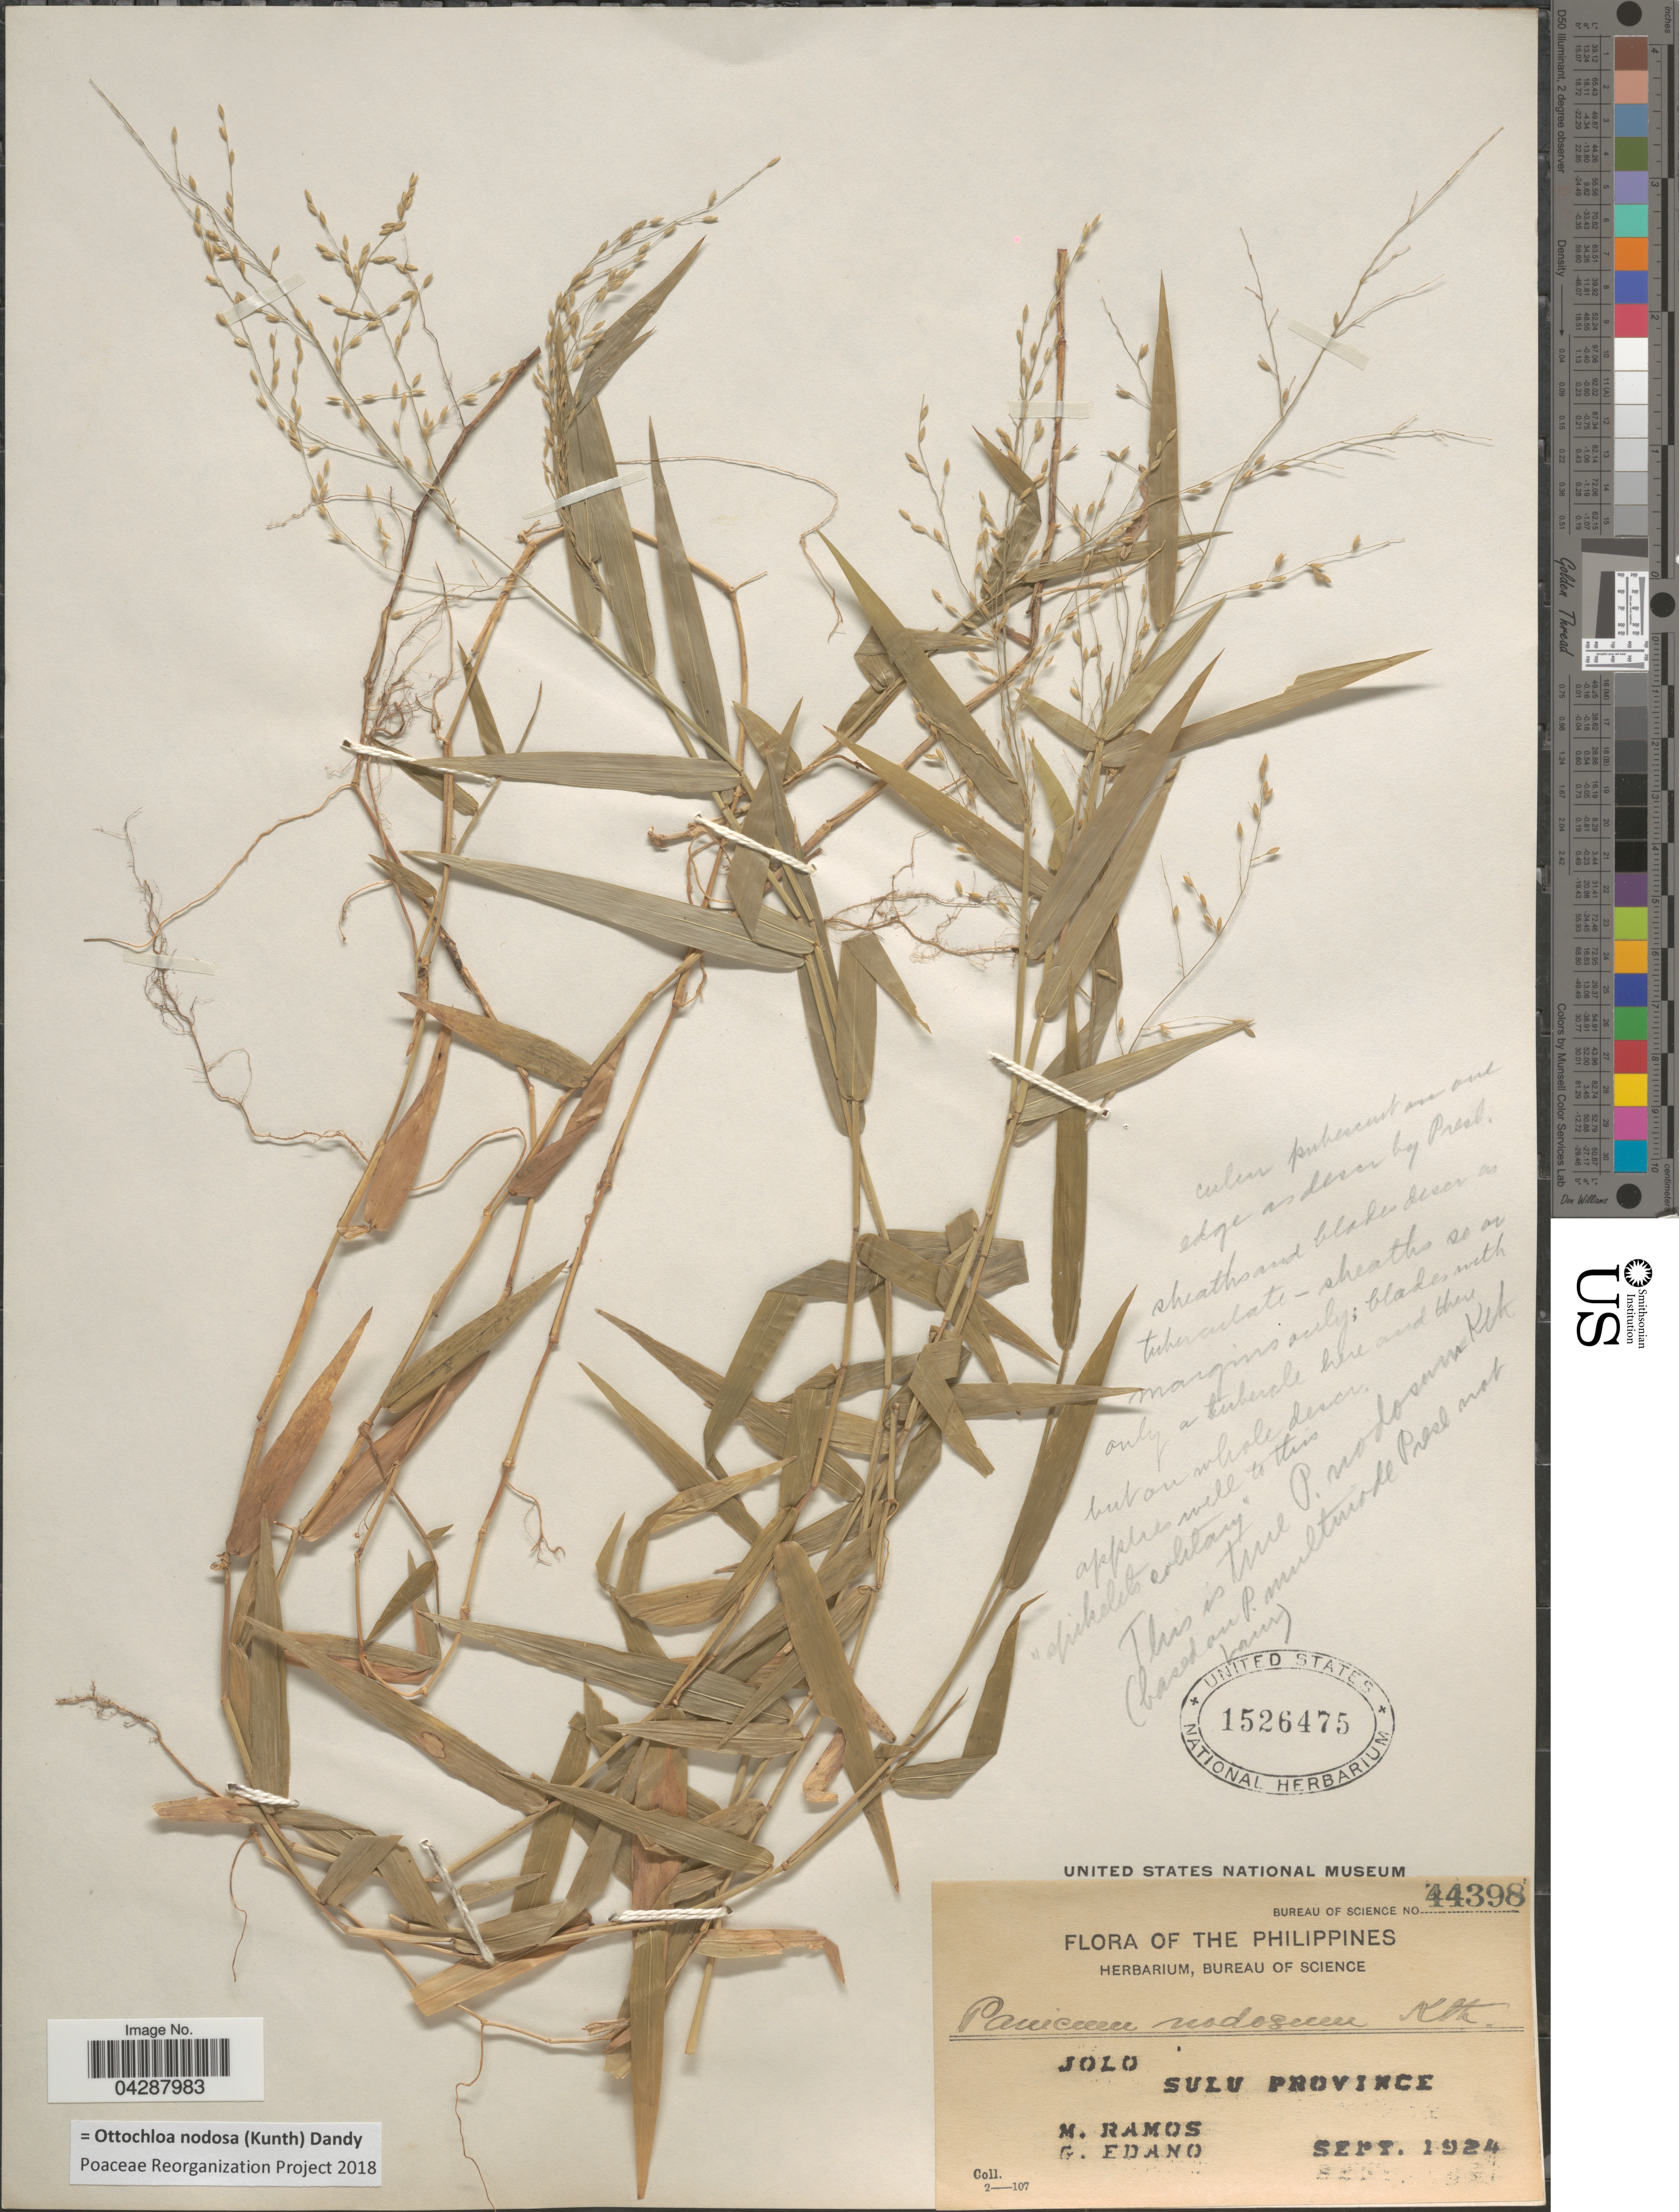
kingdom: Plantae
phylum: Tracheophyta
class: Liliopsida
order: Poales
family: Poaceae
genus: Ottochloa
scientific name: Ottochloa nodosa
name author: (Kunth) Dandy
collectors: M. Ramos & G. Edaño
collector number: Bureau of Science 44398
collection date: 1924-09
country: Philippines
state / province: Muslim Mindanao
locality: Jolo Sulu Province.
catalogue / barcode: US 1526475